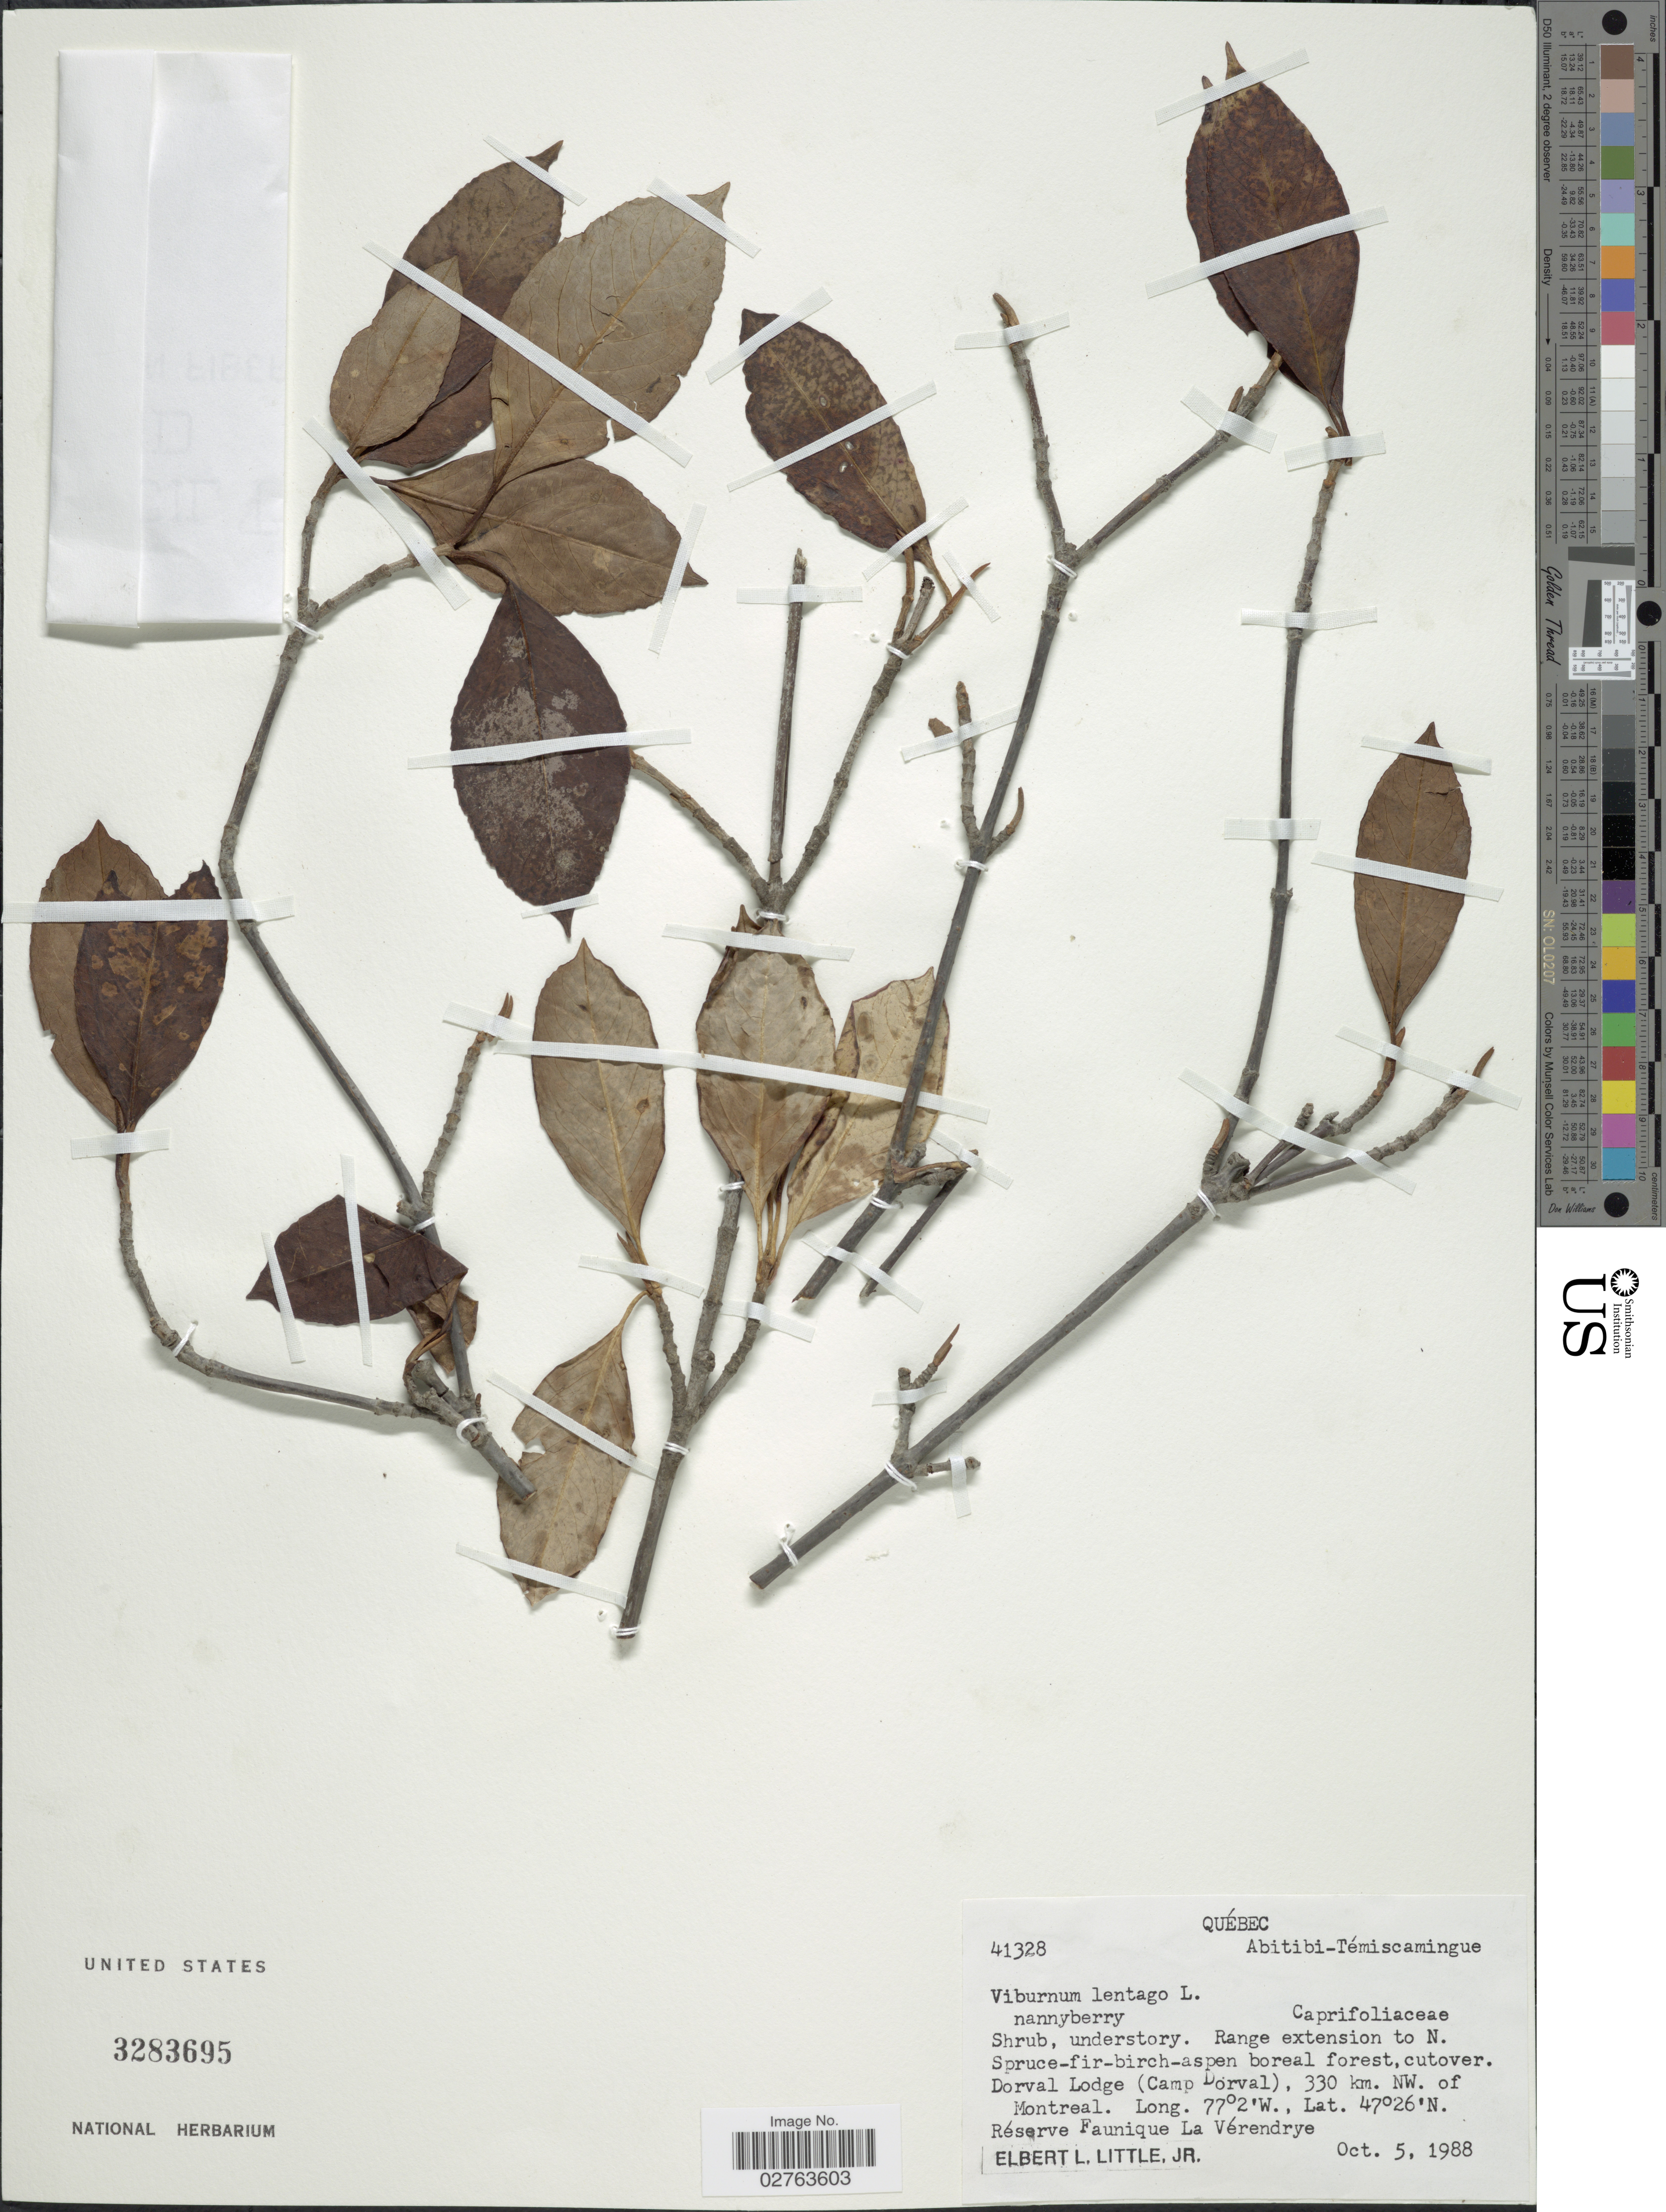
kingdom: Plantae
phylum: Tracheophyta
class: Magnoliopsida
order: Dipsacales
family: Viburnaceae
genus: Viburnum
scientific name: Viburnum lentago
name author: L.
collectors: E. L. Little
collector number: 41328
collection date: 1988-10-05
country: Canada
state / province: Quebec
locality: Dorval Lodge (Camp Dorval), 330 km. NW. of Montreal. Réserve Faunique La Vérendrye.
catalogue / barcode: US 3283695